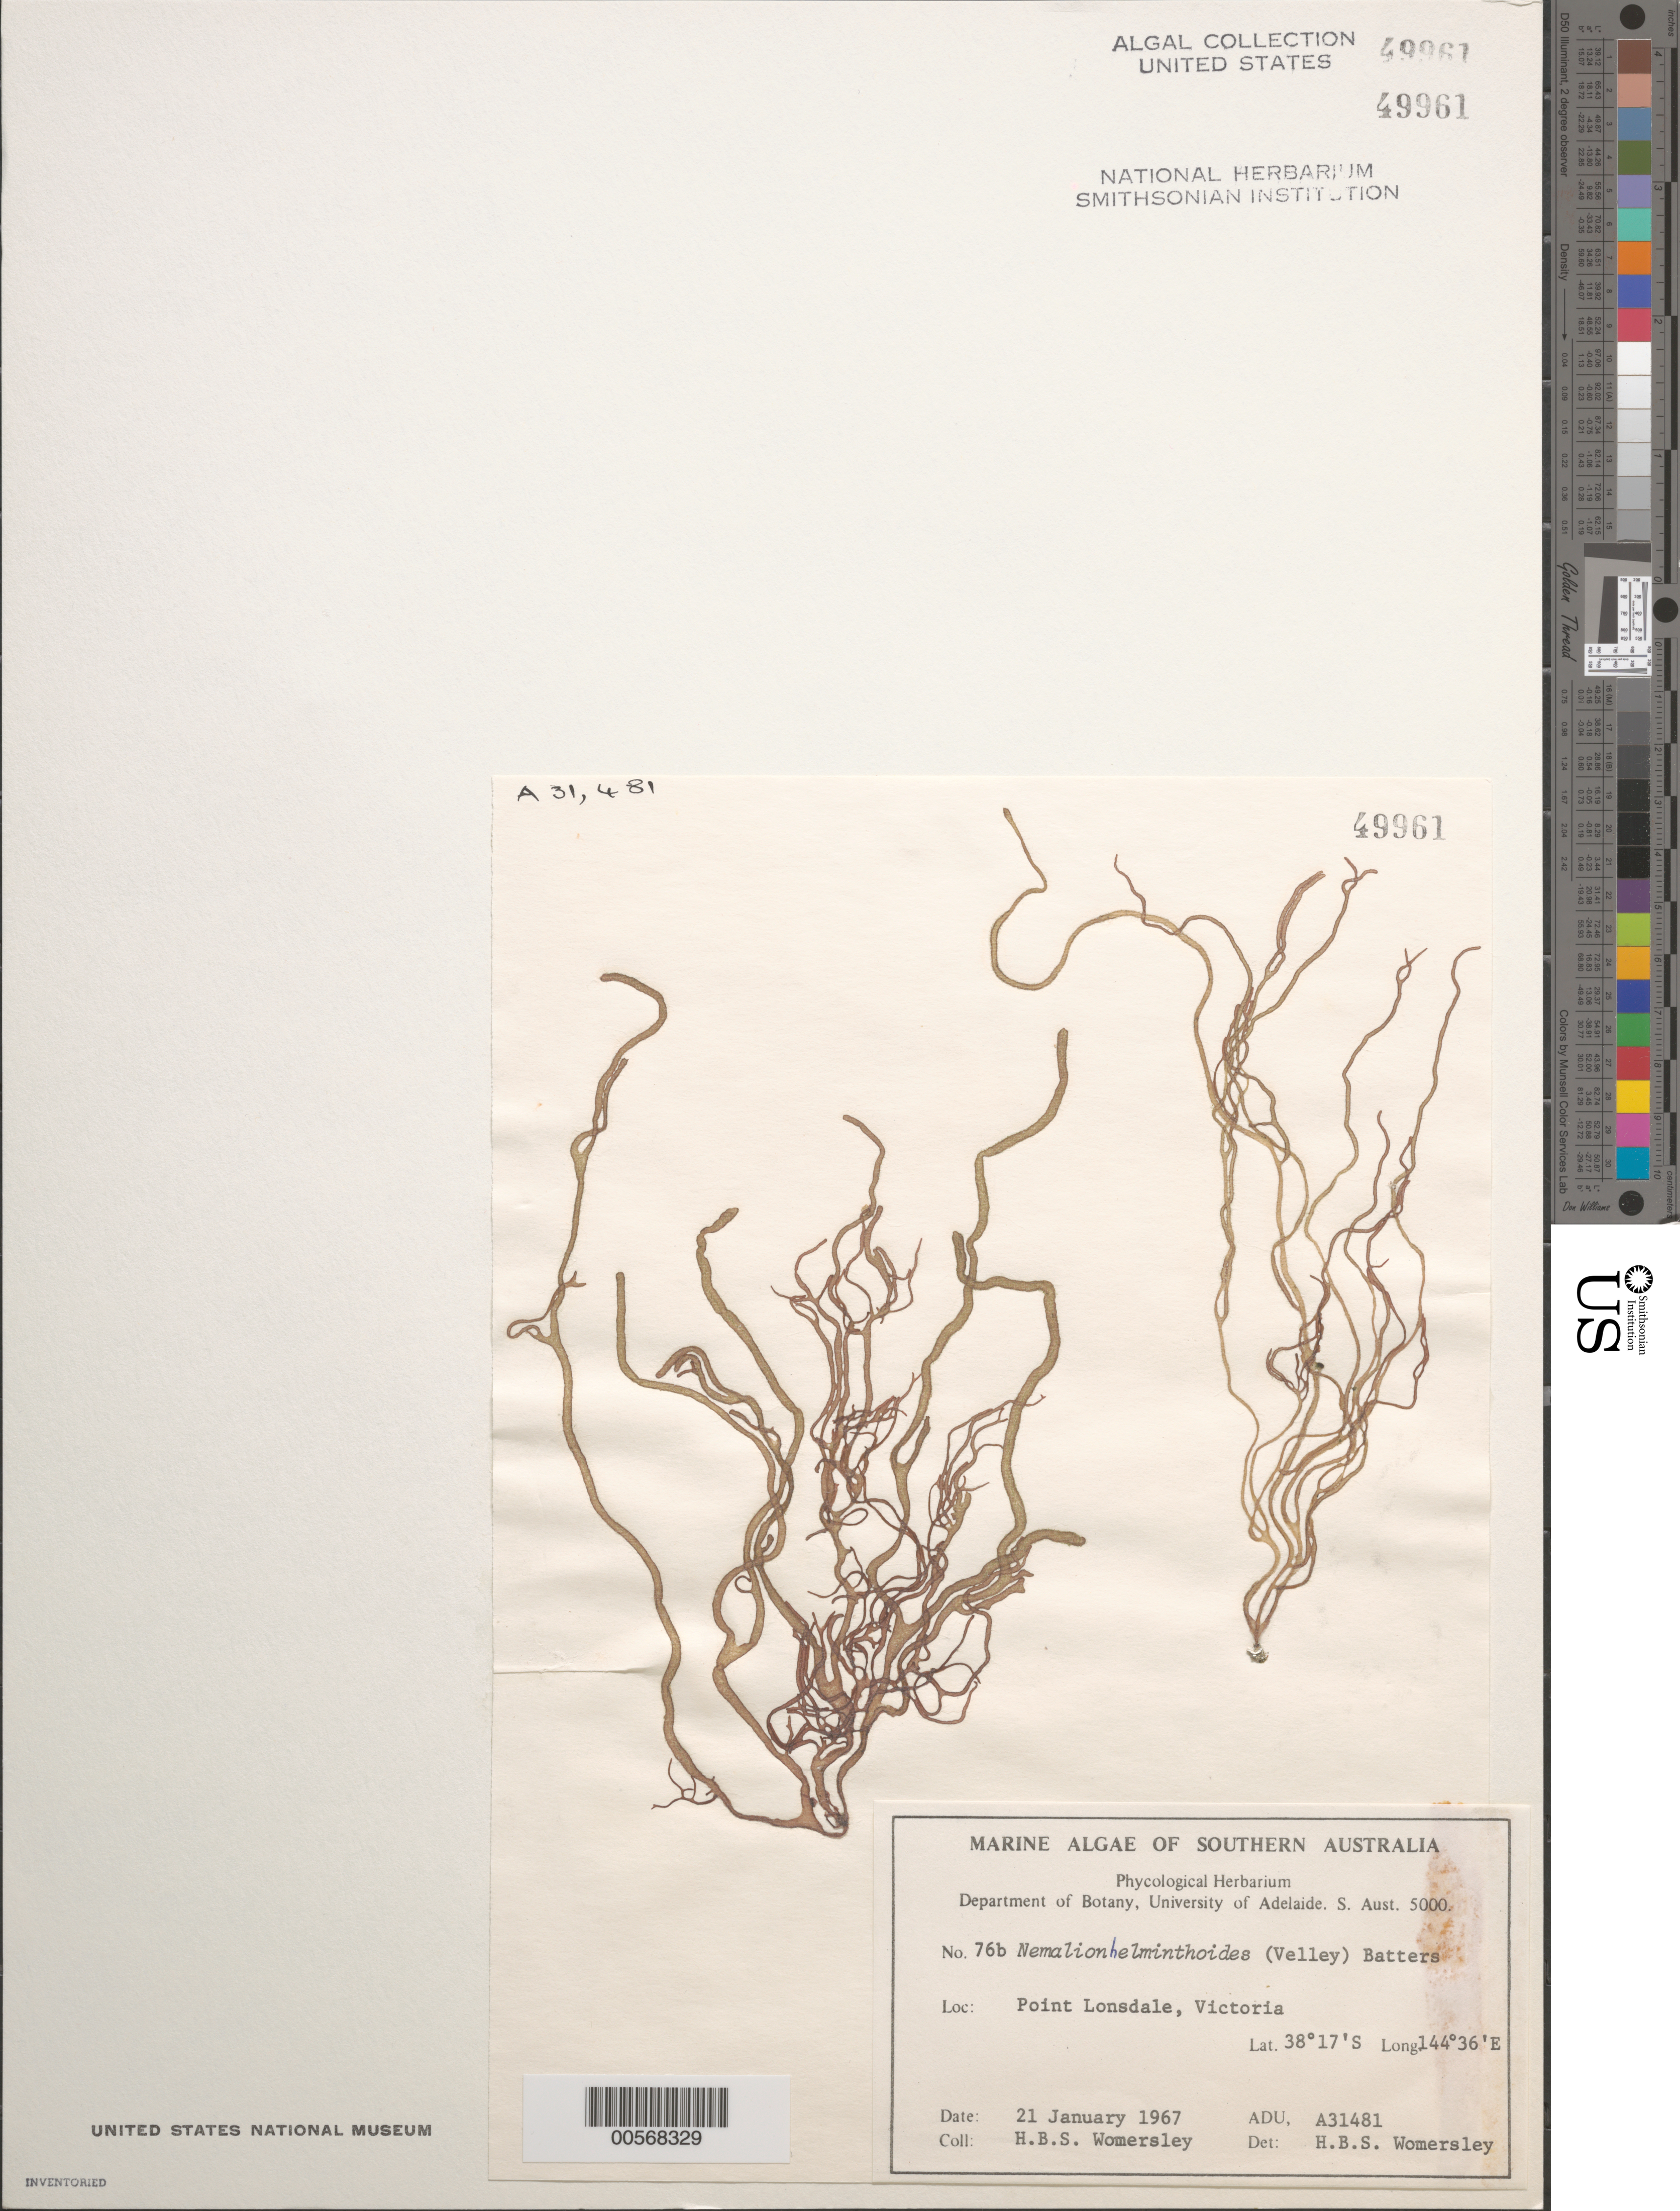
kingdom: Plantae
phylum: Rhodophyta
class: Florideophyceae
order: Nemaliales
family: Nemaliaceae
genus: Nemalion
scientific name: Nemalion multifidum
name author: (Lyngb.) Chauvin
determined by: Algae name updating Project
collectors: H. B. S. Womersley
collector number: ADU A31481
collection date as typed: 21 Jan 1967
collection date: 1967-01-21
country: Australia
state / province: Victoria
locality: Point lonsdale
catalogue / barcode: US 49961